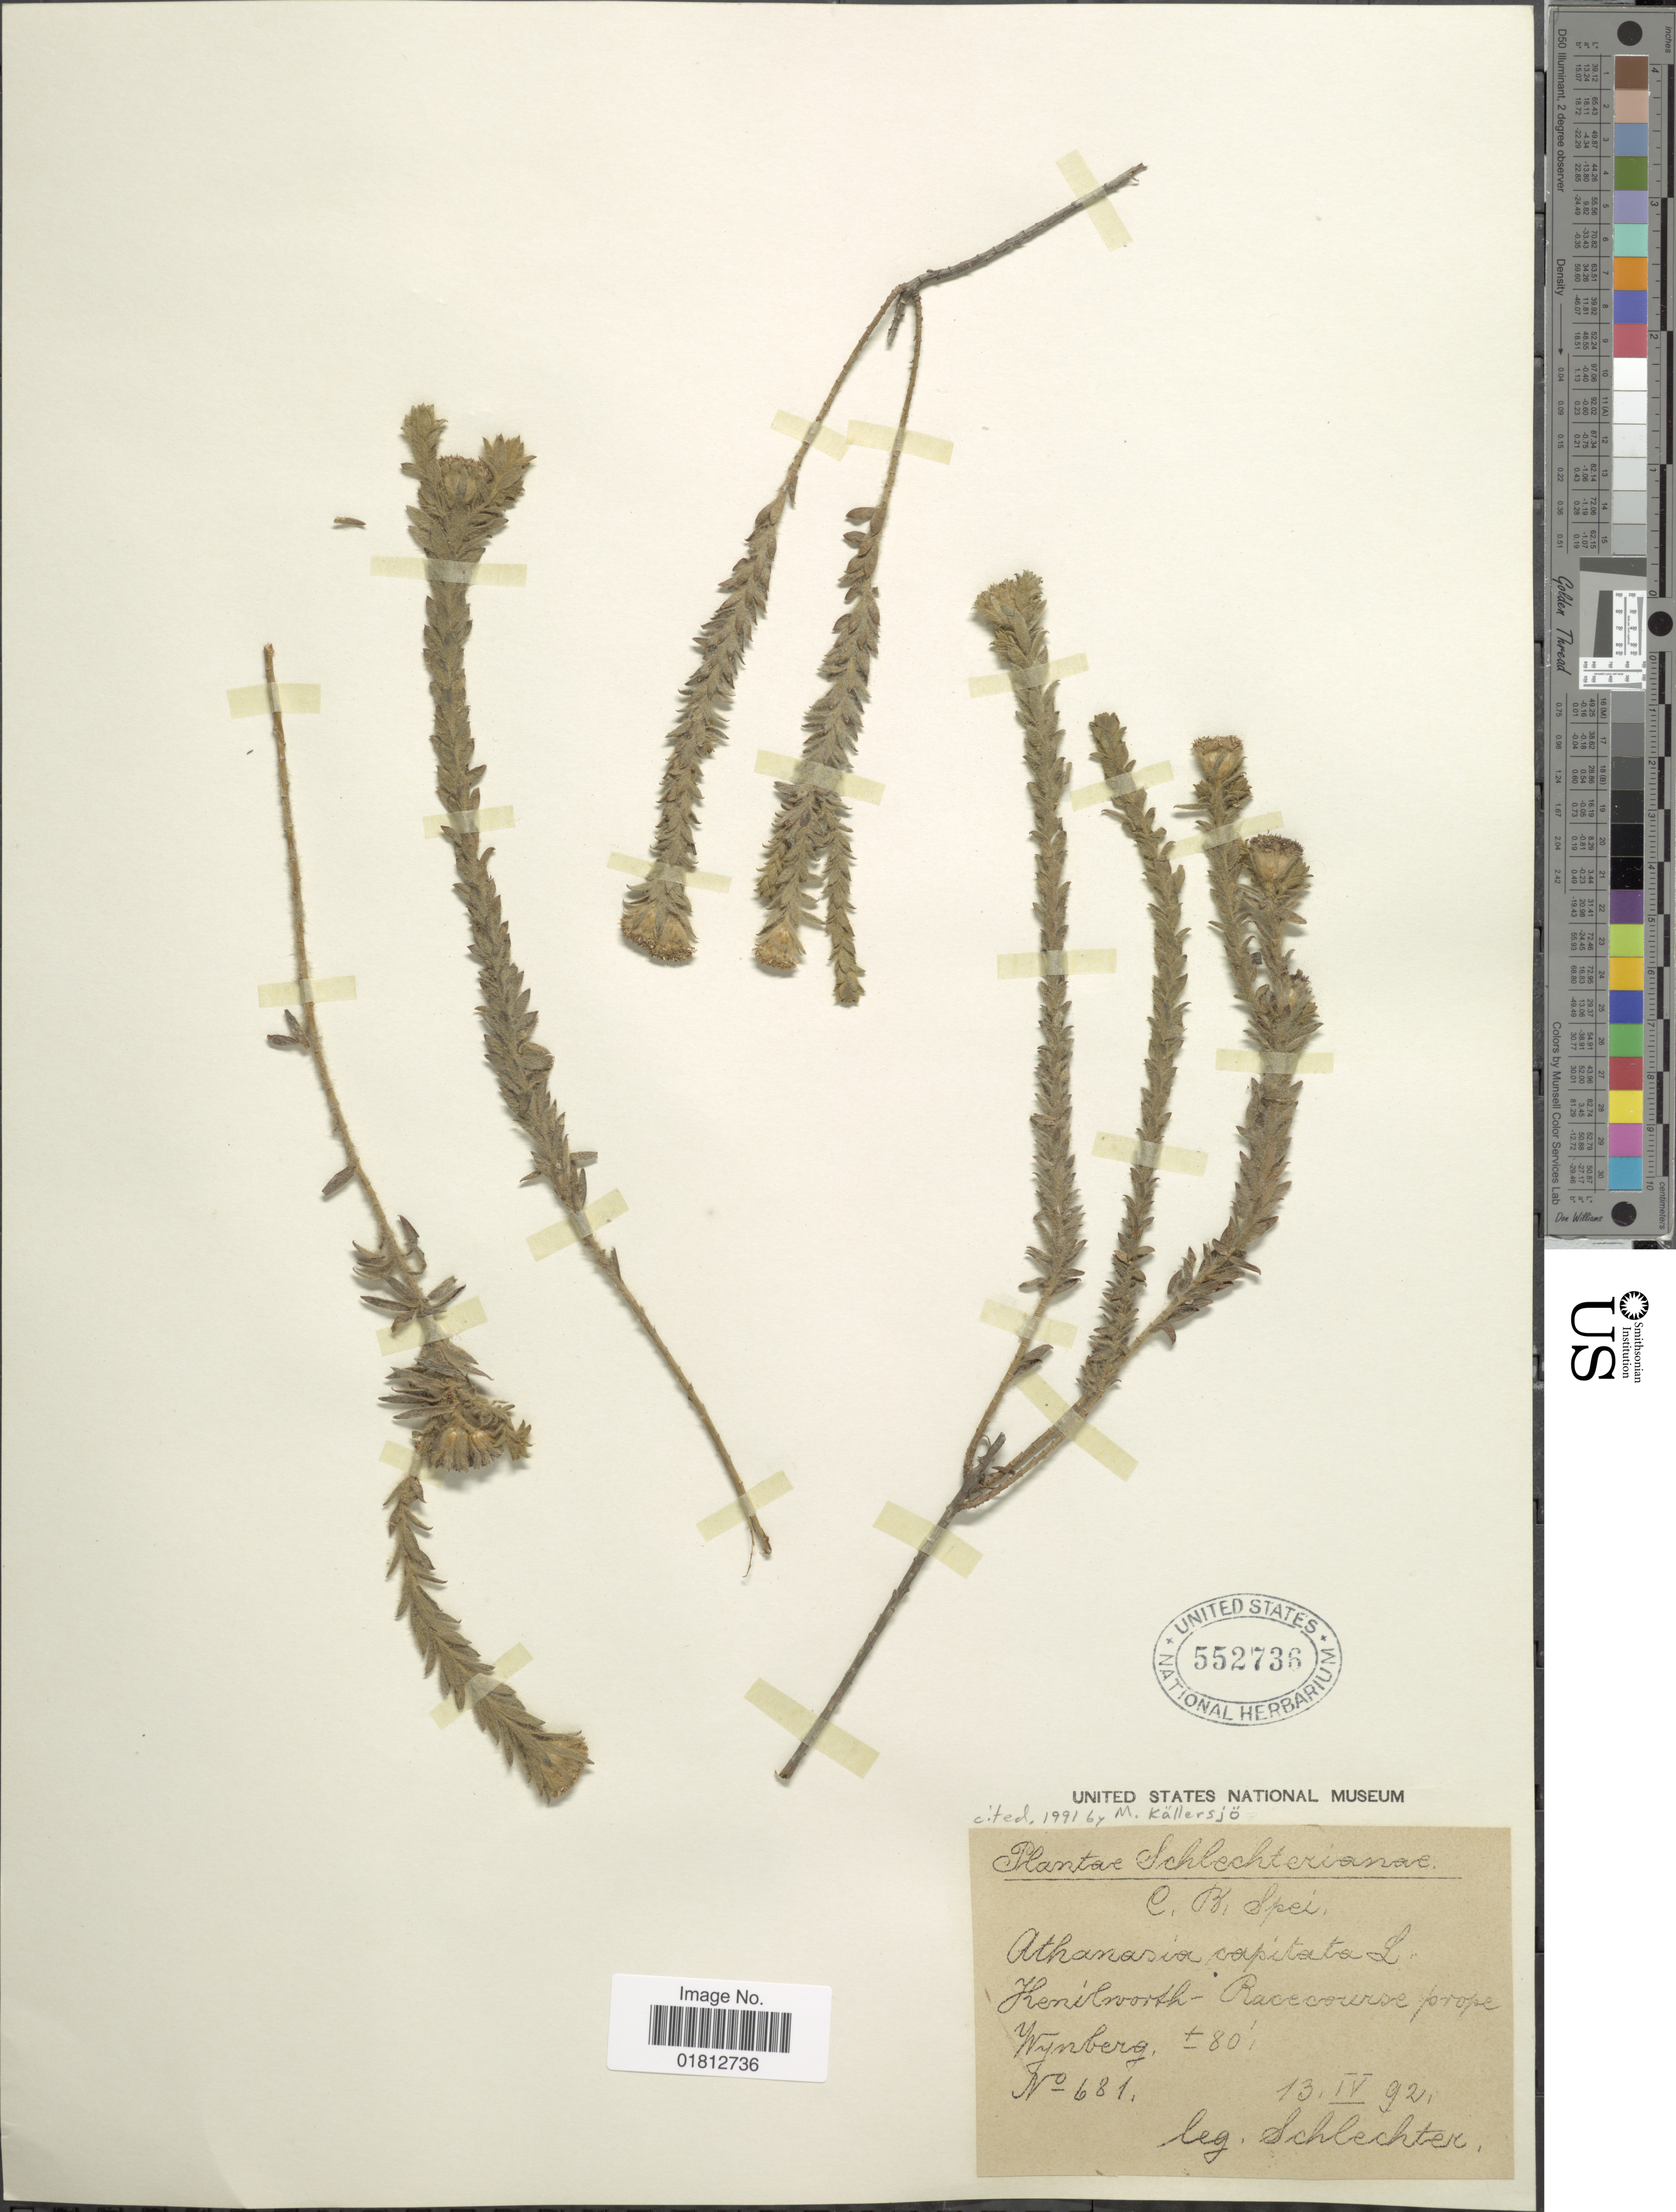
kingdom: Plantae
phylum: Tracheophyta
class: Magnoliopsida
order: Asterales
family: Asteraceae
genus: Athanasia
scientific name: Athanasia capitata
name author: (L.) L.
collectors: Schlechter, --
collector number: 681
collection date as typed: Transcribed d/m/y: 13/4/92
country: South Africa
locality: Kenilworth -Racecourse, prope Wynberg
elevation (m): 24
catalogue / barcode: US 552736